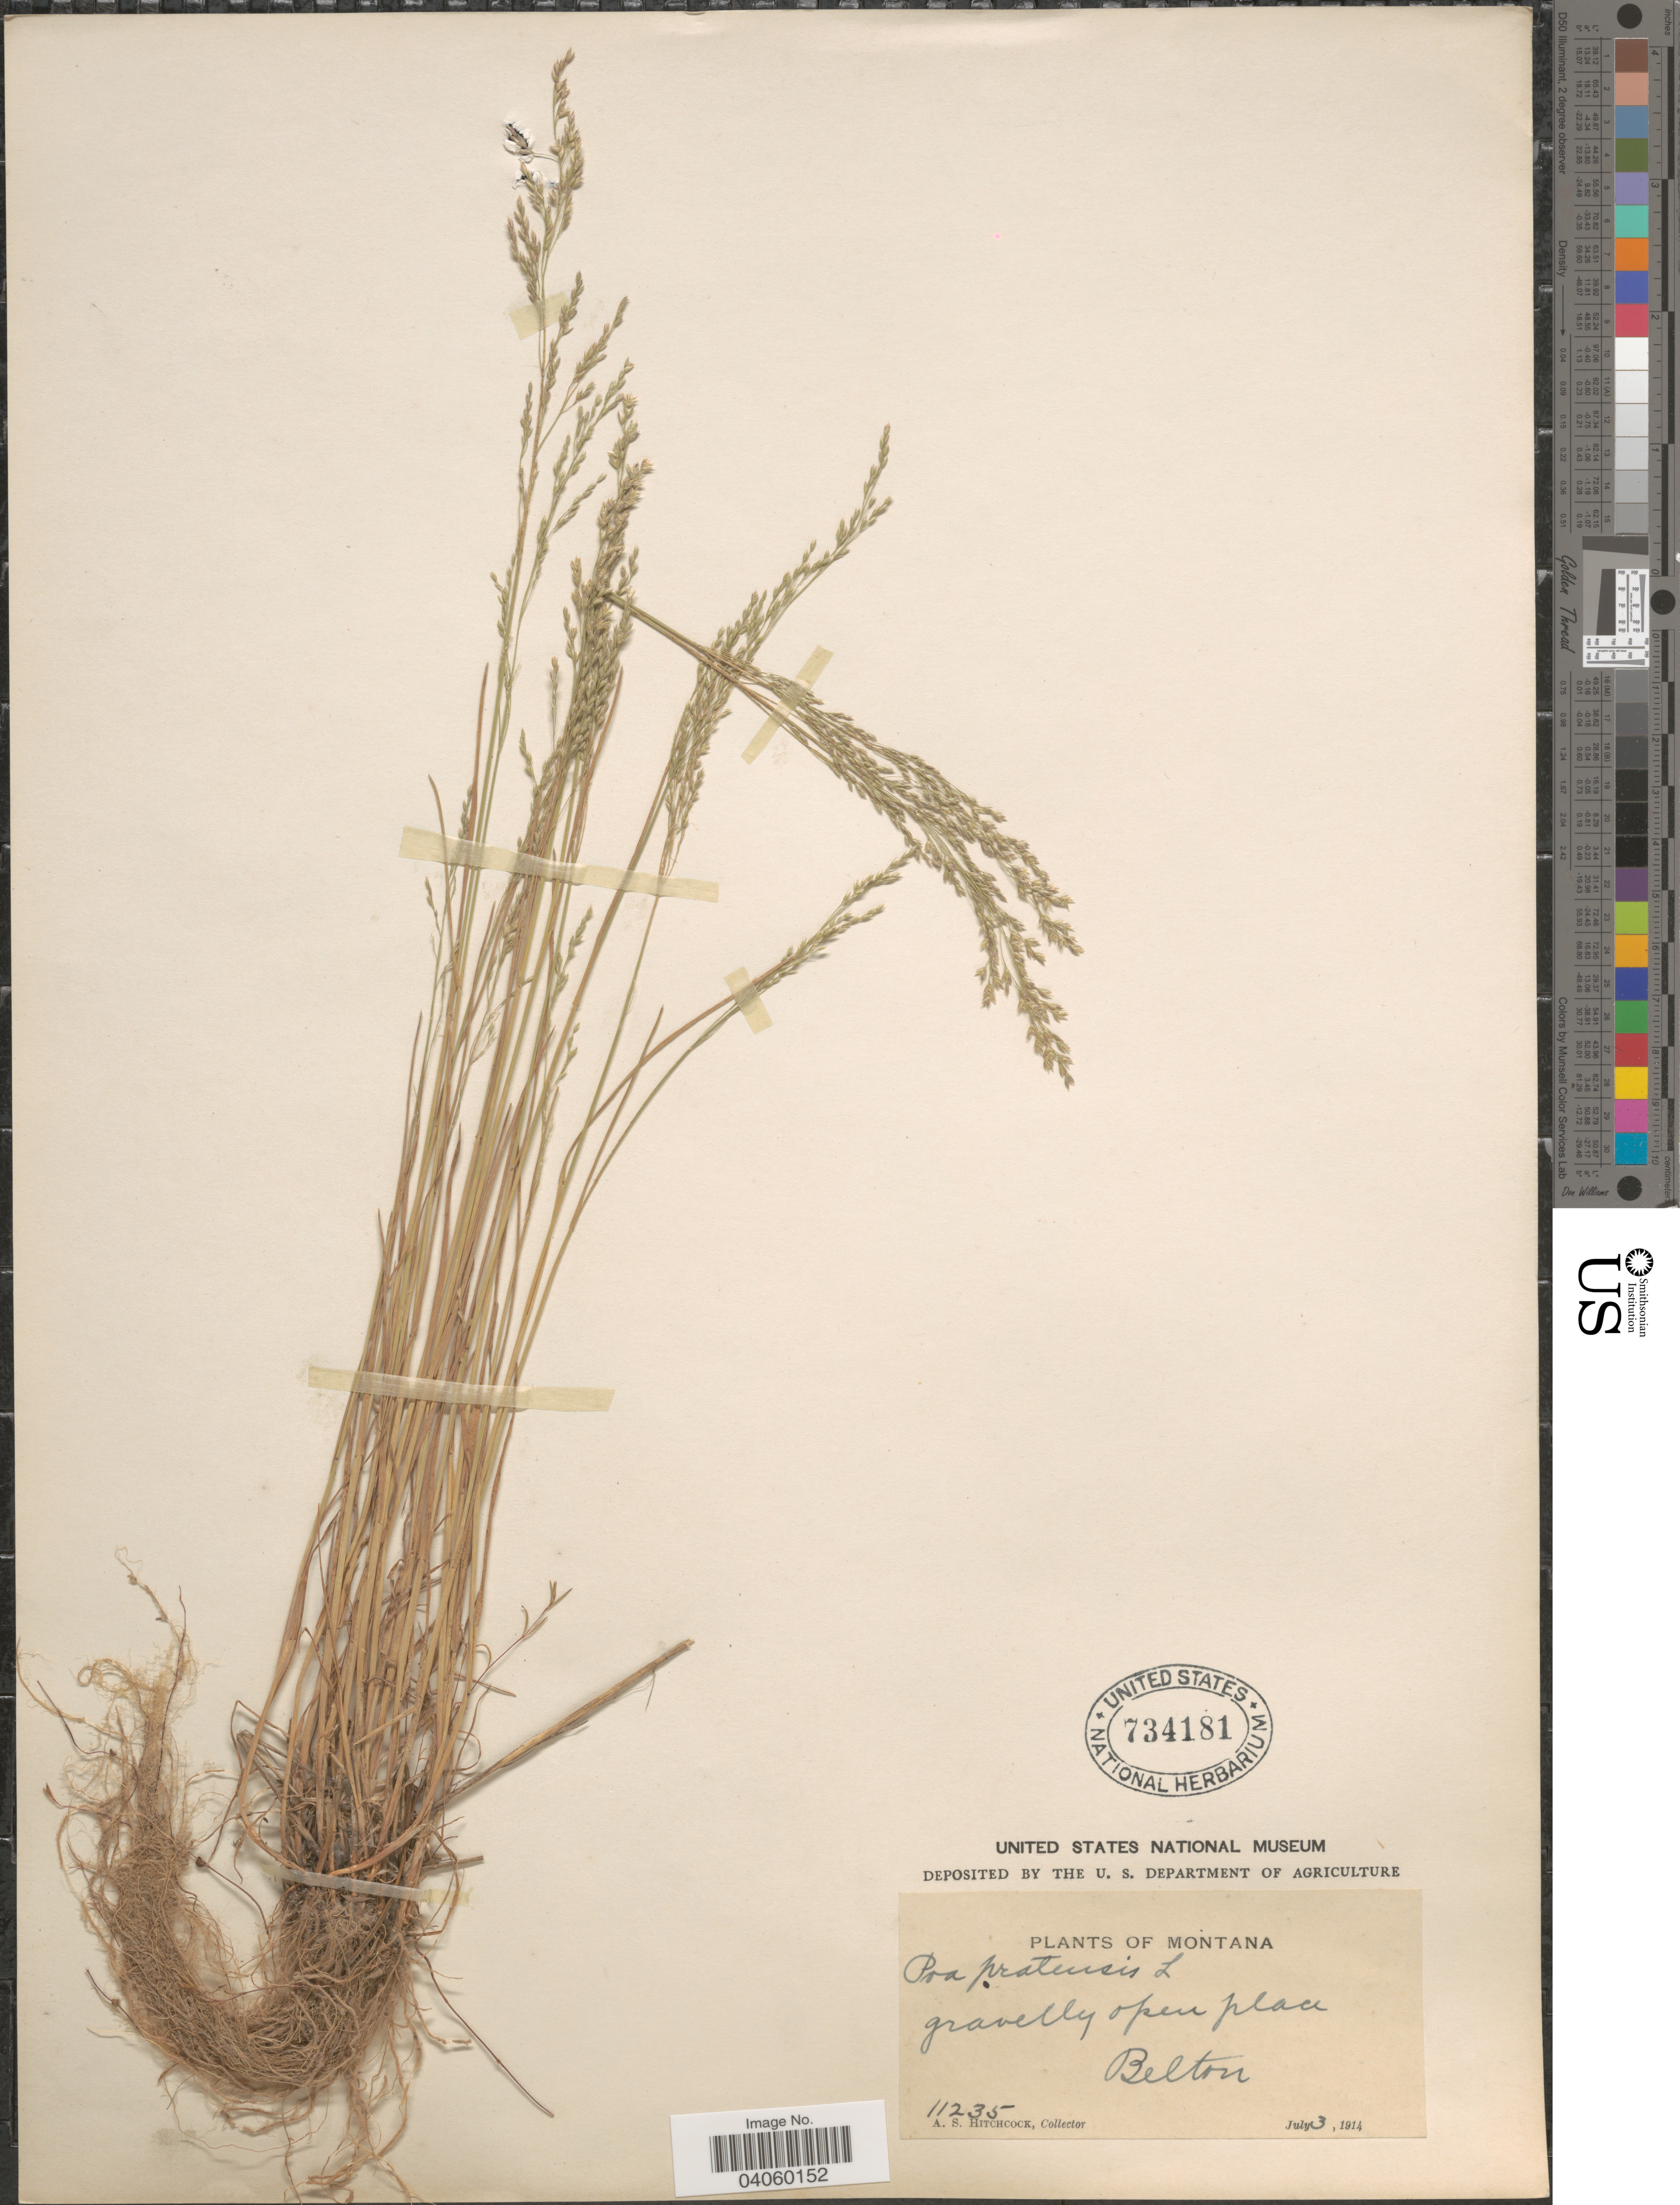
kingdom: Plantae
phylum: Tracheophyta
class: Liliopsida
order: Poales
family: Poaceae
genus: Poa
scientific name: Poa interior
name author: Rydb.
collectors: A. S. Hitchcock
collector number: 11235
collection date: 1914-07-03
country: United States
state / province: Montana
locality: Belton.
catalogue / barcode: US 734181